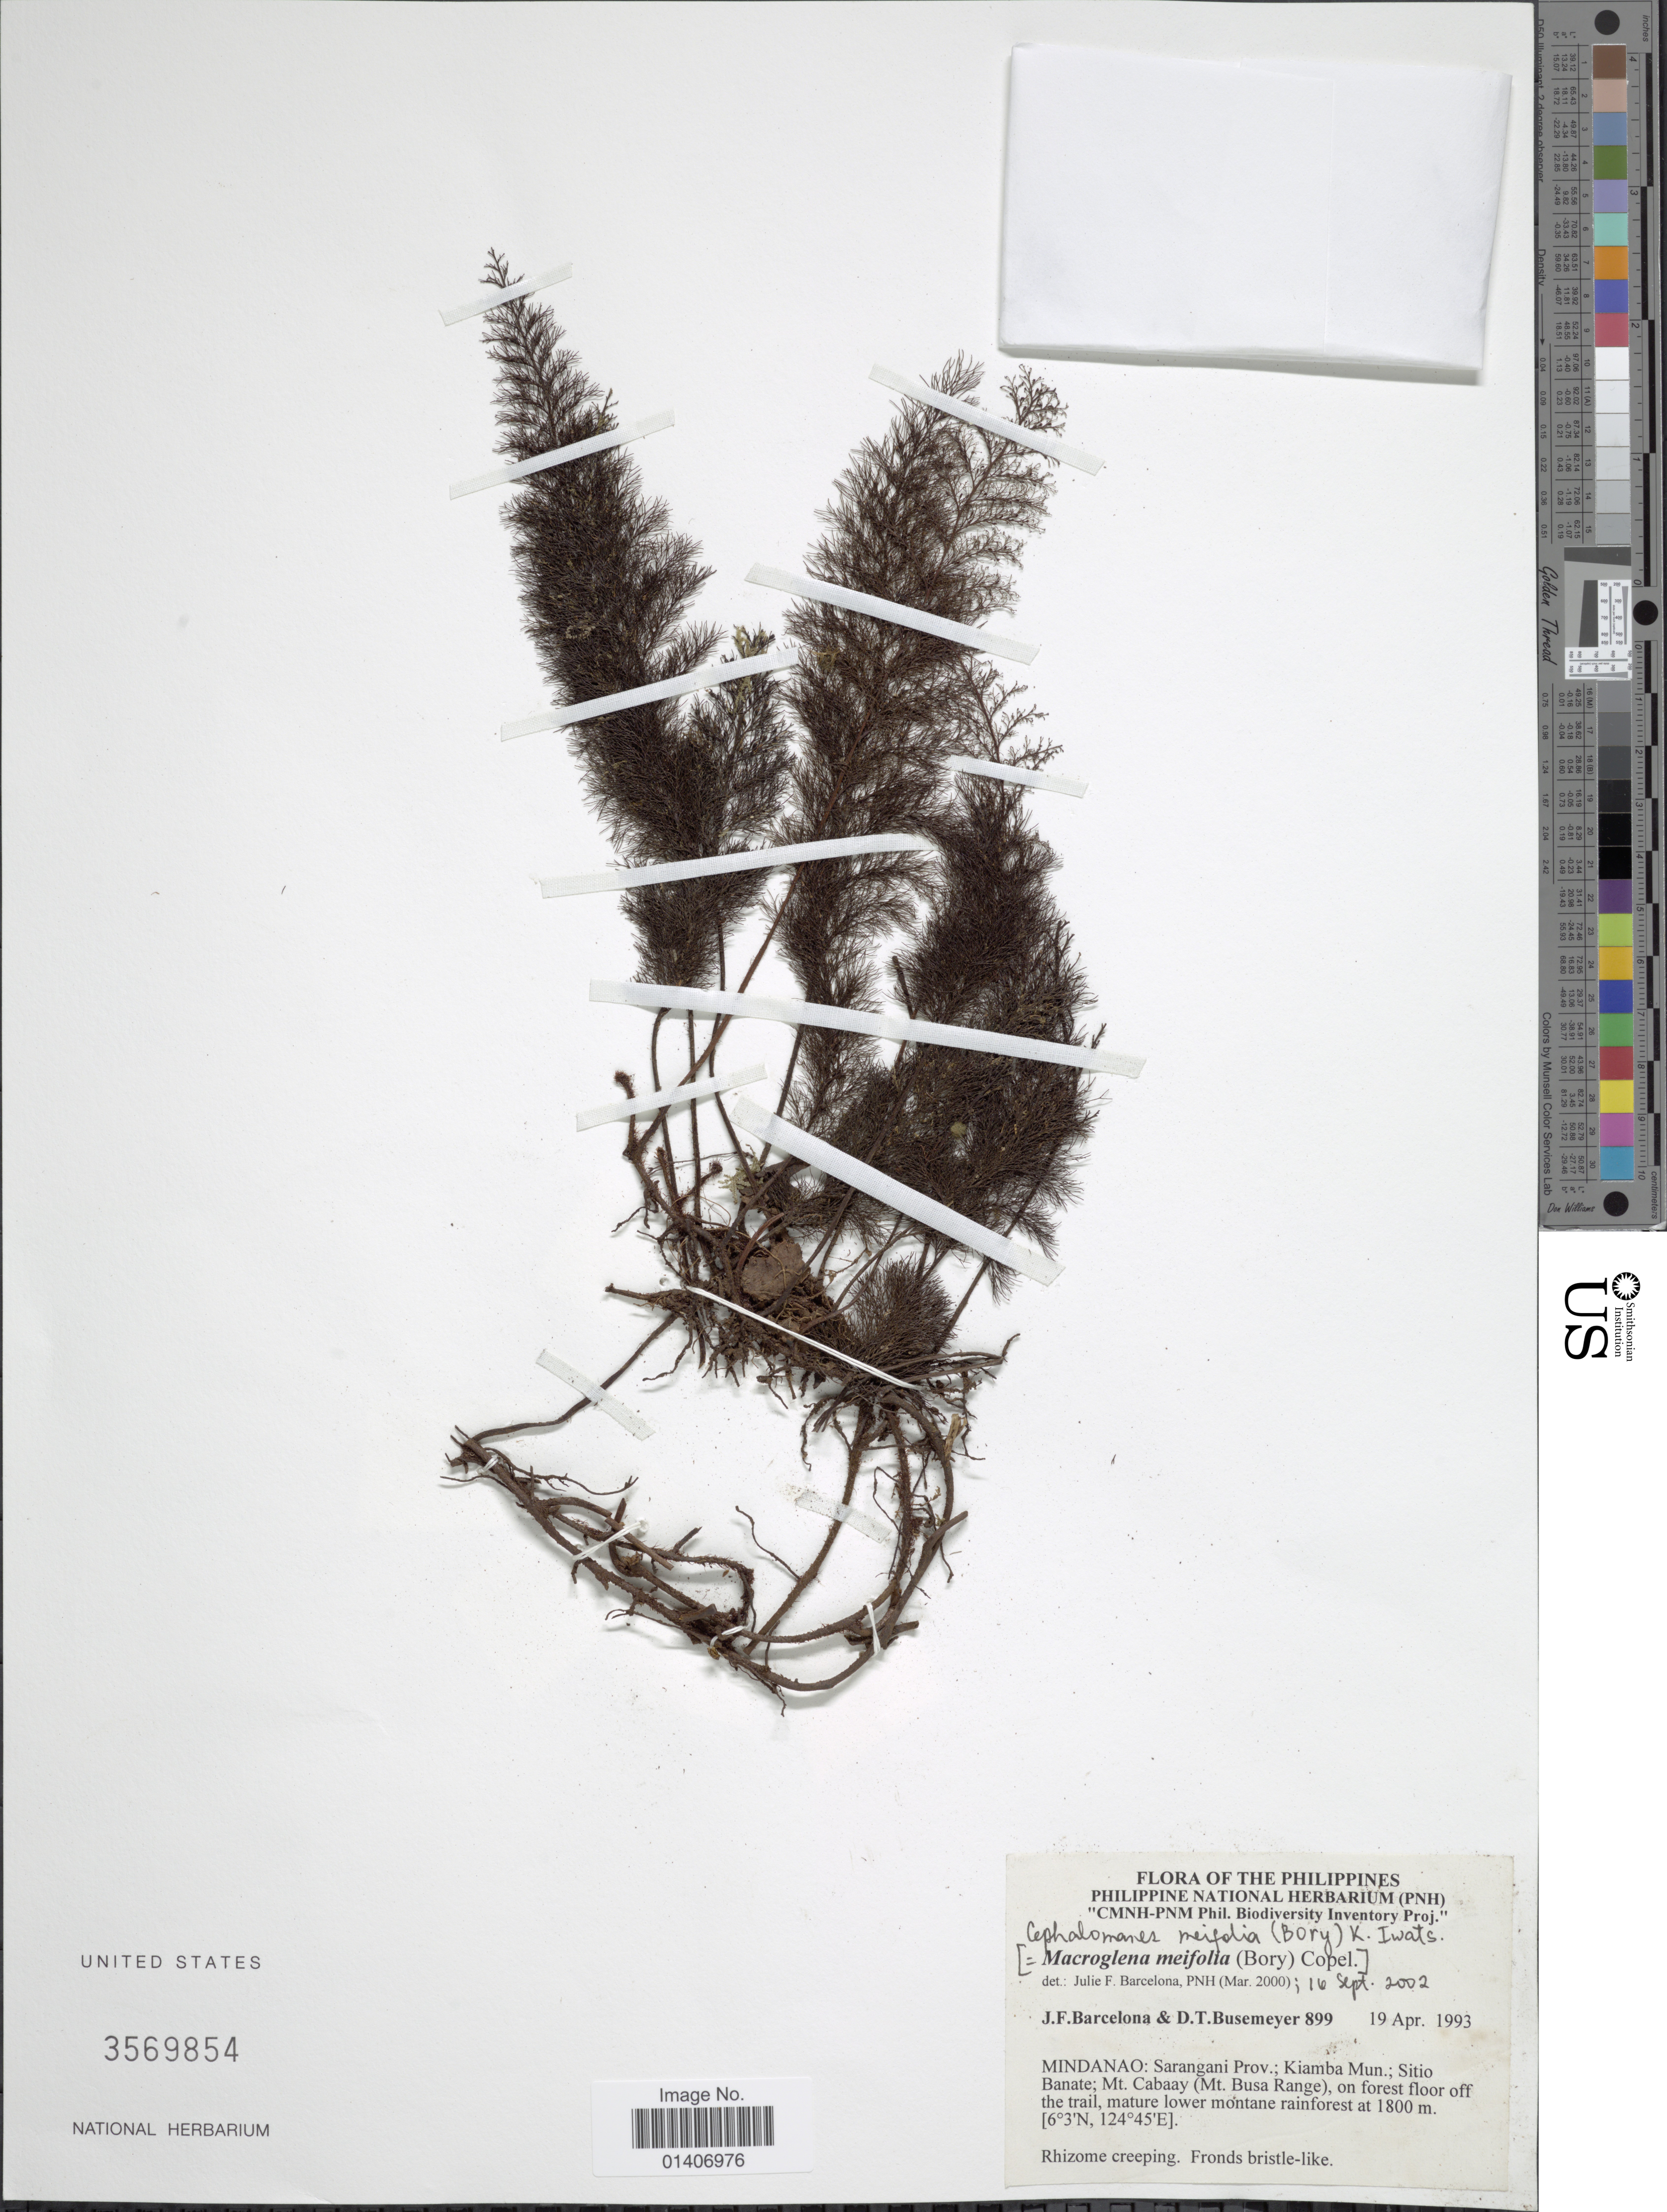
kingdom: Plantae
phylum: Tracheophyta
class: Polypodiopsida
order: Hymenophyllales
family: Hymenophyllaceae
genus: Abrodictyum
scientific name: Abrodictyum meifolium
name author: (Bory) Ebihara & K. Iwats.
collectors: J. F. Barcelona & D. Busemeyer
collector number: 899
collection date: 1993-04-19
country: Philippines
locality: Mindanao: Sarangani Prov.: Kiamba Mun.: Sitio Banate; mt. Cabaay(Mt.Busa Range), on forest floor off the trail, mature lower montane rainforest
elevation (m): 1800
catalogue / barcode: US 3569854